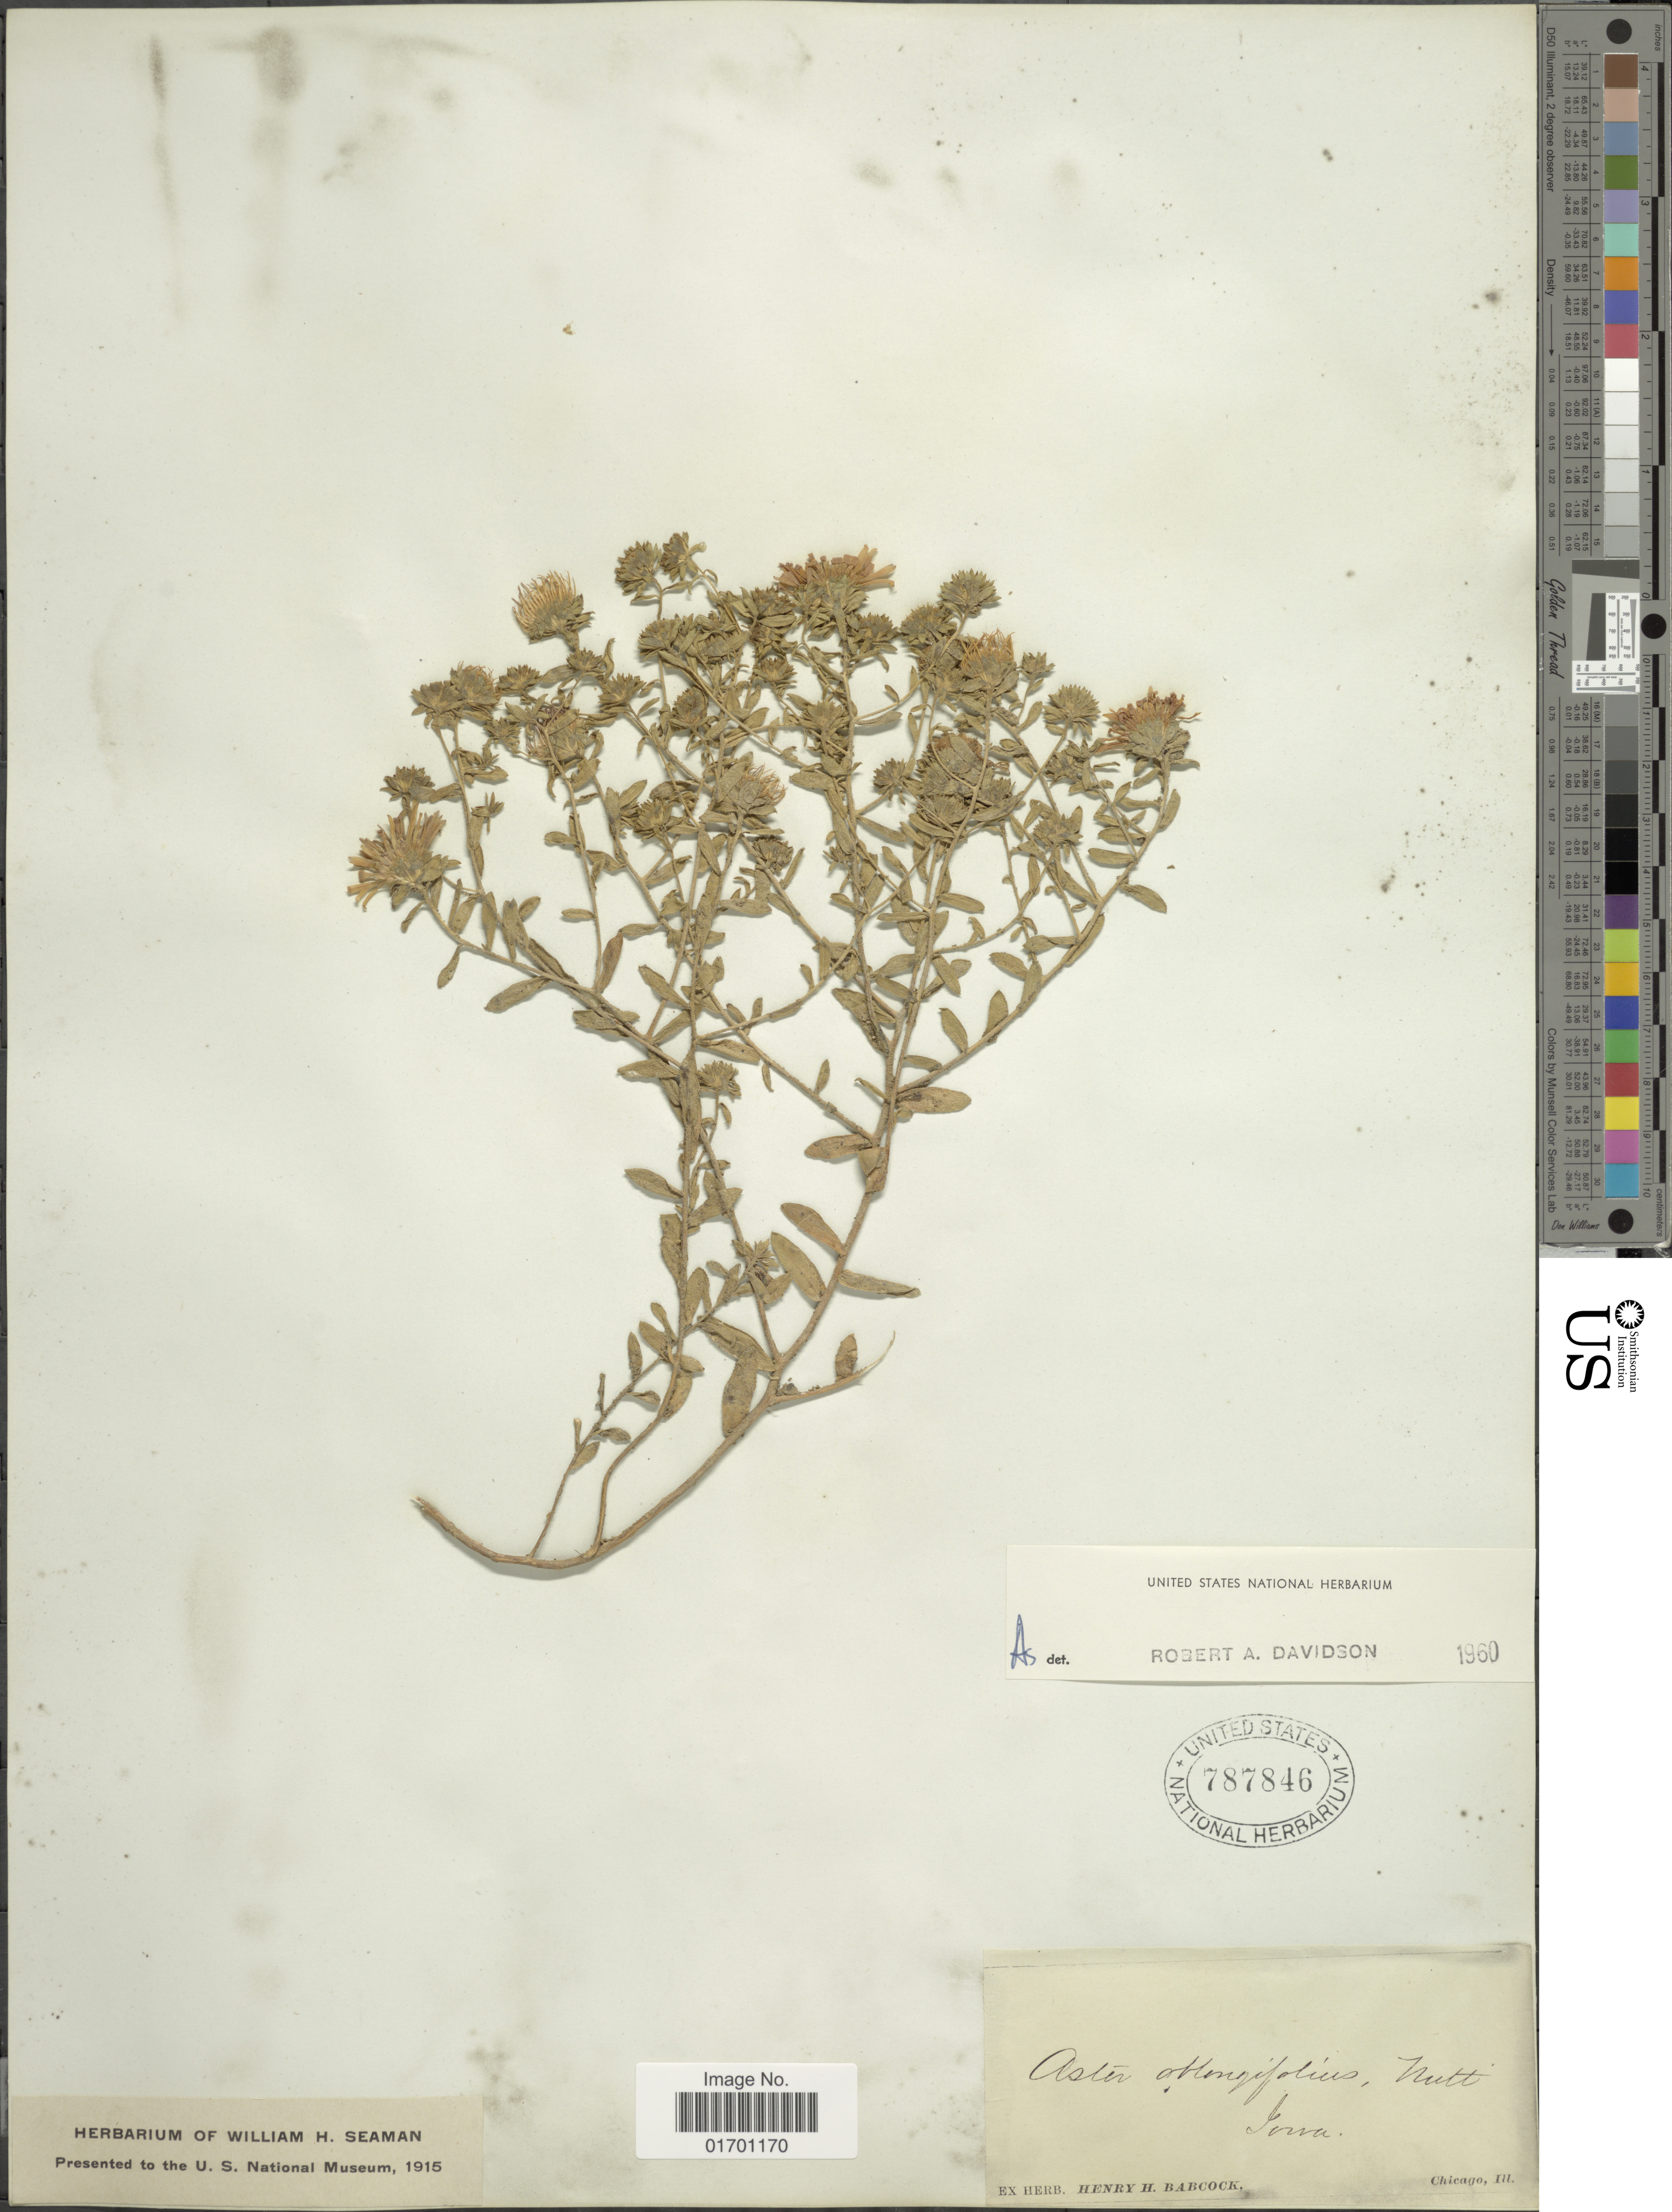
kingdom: Plantae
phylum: Tracheophyta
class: Magnoliopsida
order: Asterales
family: Asteraceae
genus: Symphyotrichum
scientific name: Symphyotrichum oblongifolium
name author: (Nutt.) G.L. Nesom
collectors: ex herb. Henry Homes Babcock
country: United States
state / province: Iowa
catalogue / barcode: US 787846